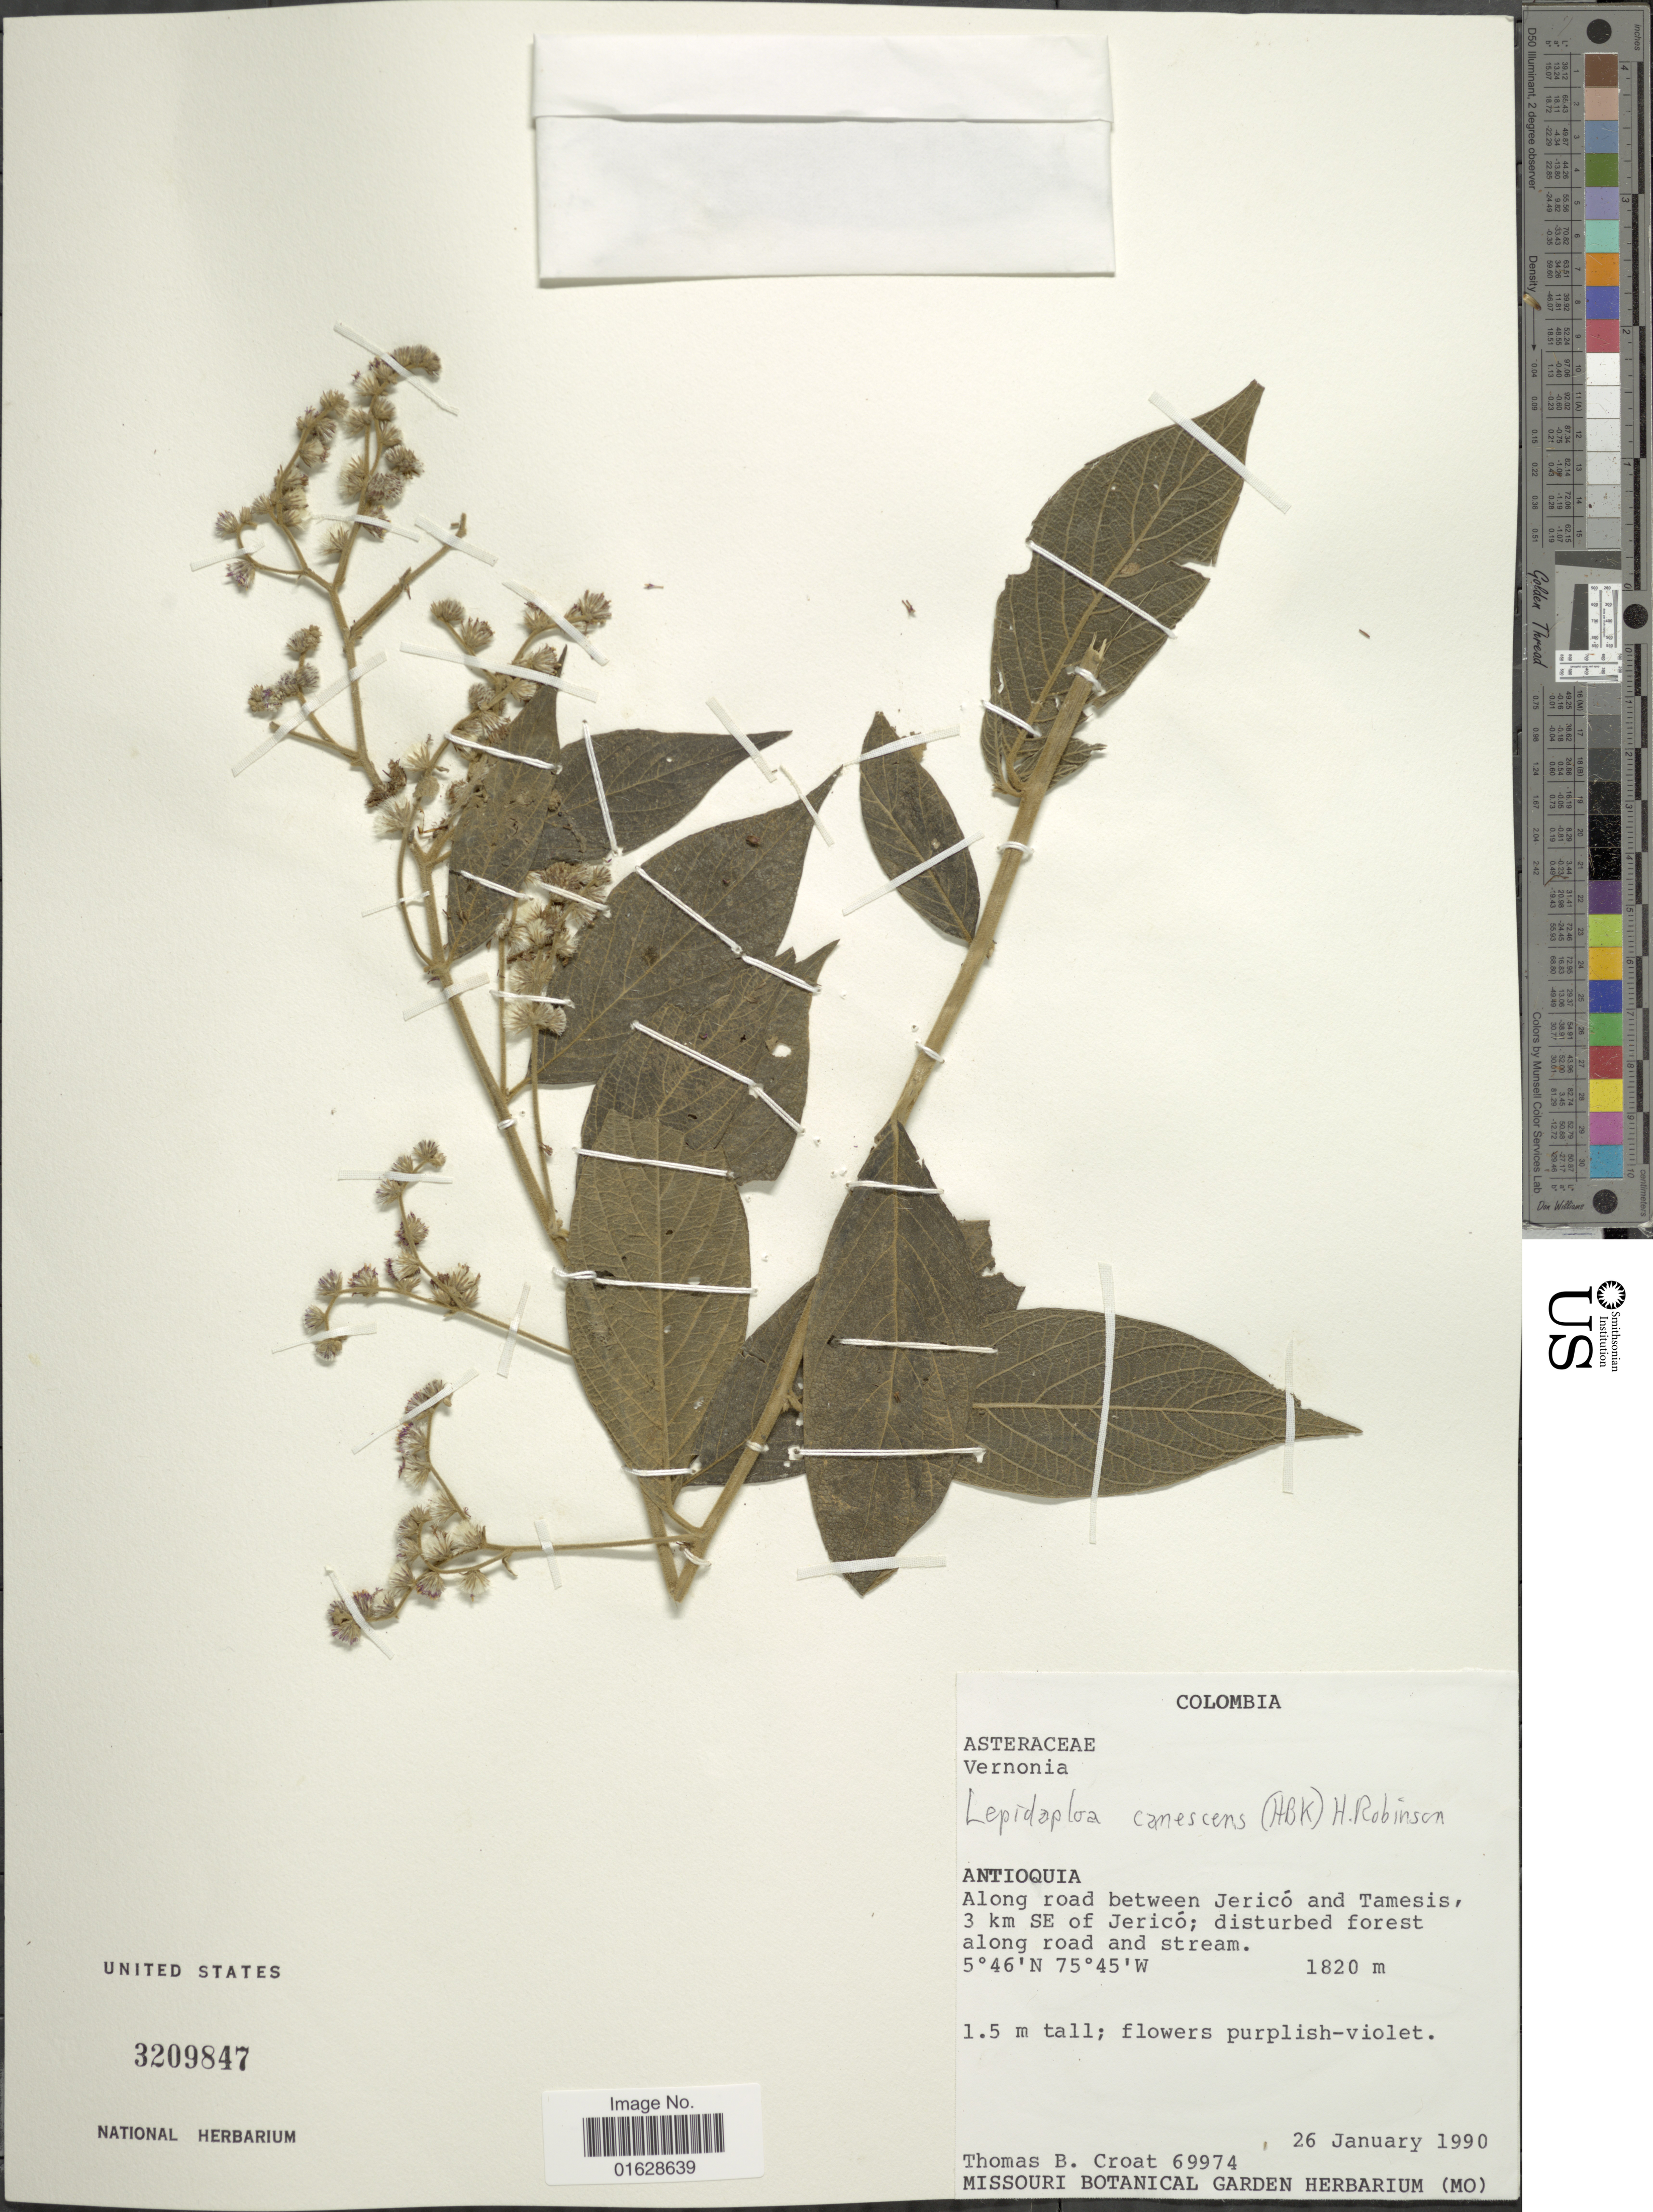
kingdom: Plantae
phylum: Tracheophyta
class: Magnoliopsida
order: Asterales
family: Asteraceae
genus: Lepidaploa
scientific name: Lepidaploa canescens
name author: (Kunth) H. Rob.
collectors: T. B. Croat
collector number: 69974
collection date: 1990-01-26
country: Colombia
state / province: Antioquia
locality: Colombia. Antioquia. Along road between Jerico and Tamesis. 3 km SE of Jerico; disturbed forest along road and stream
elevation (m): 1820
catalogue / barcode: US 3209847